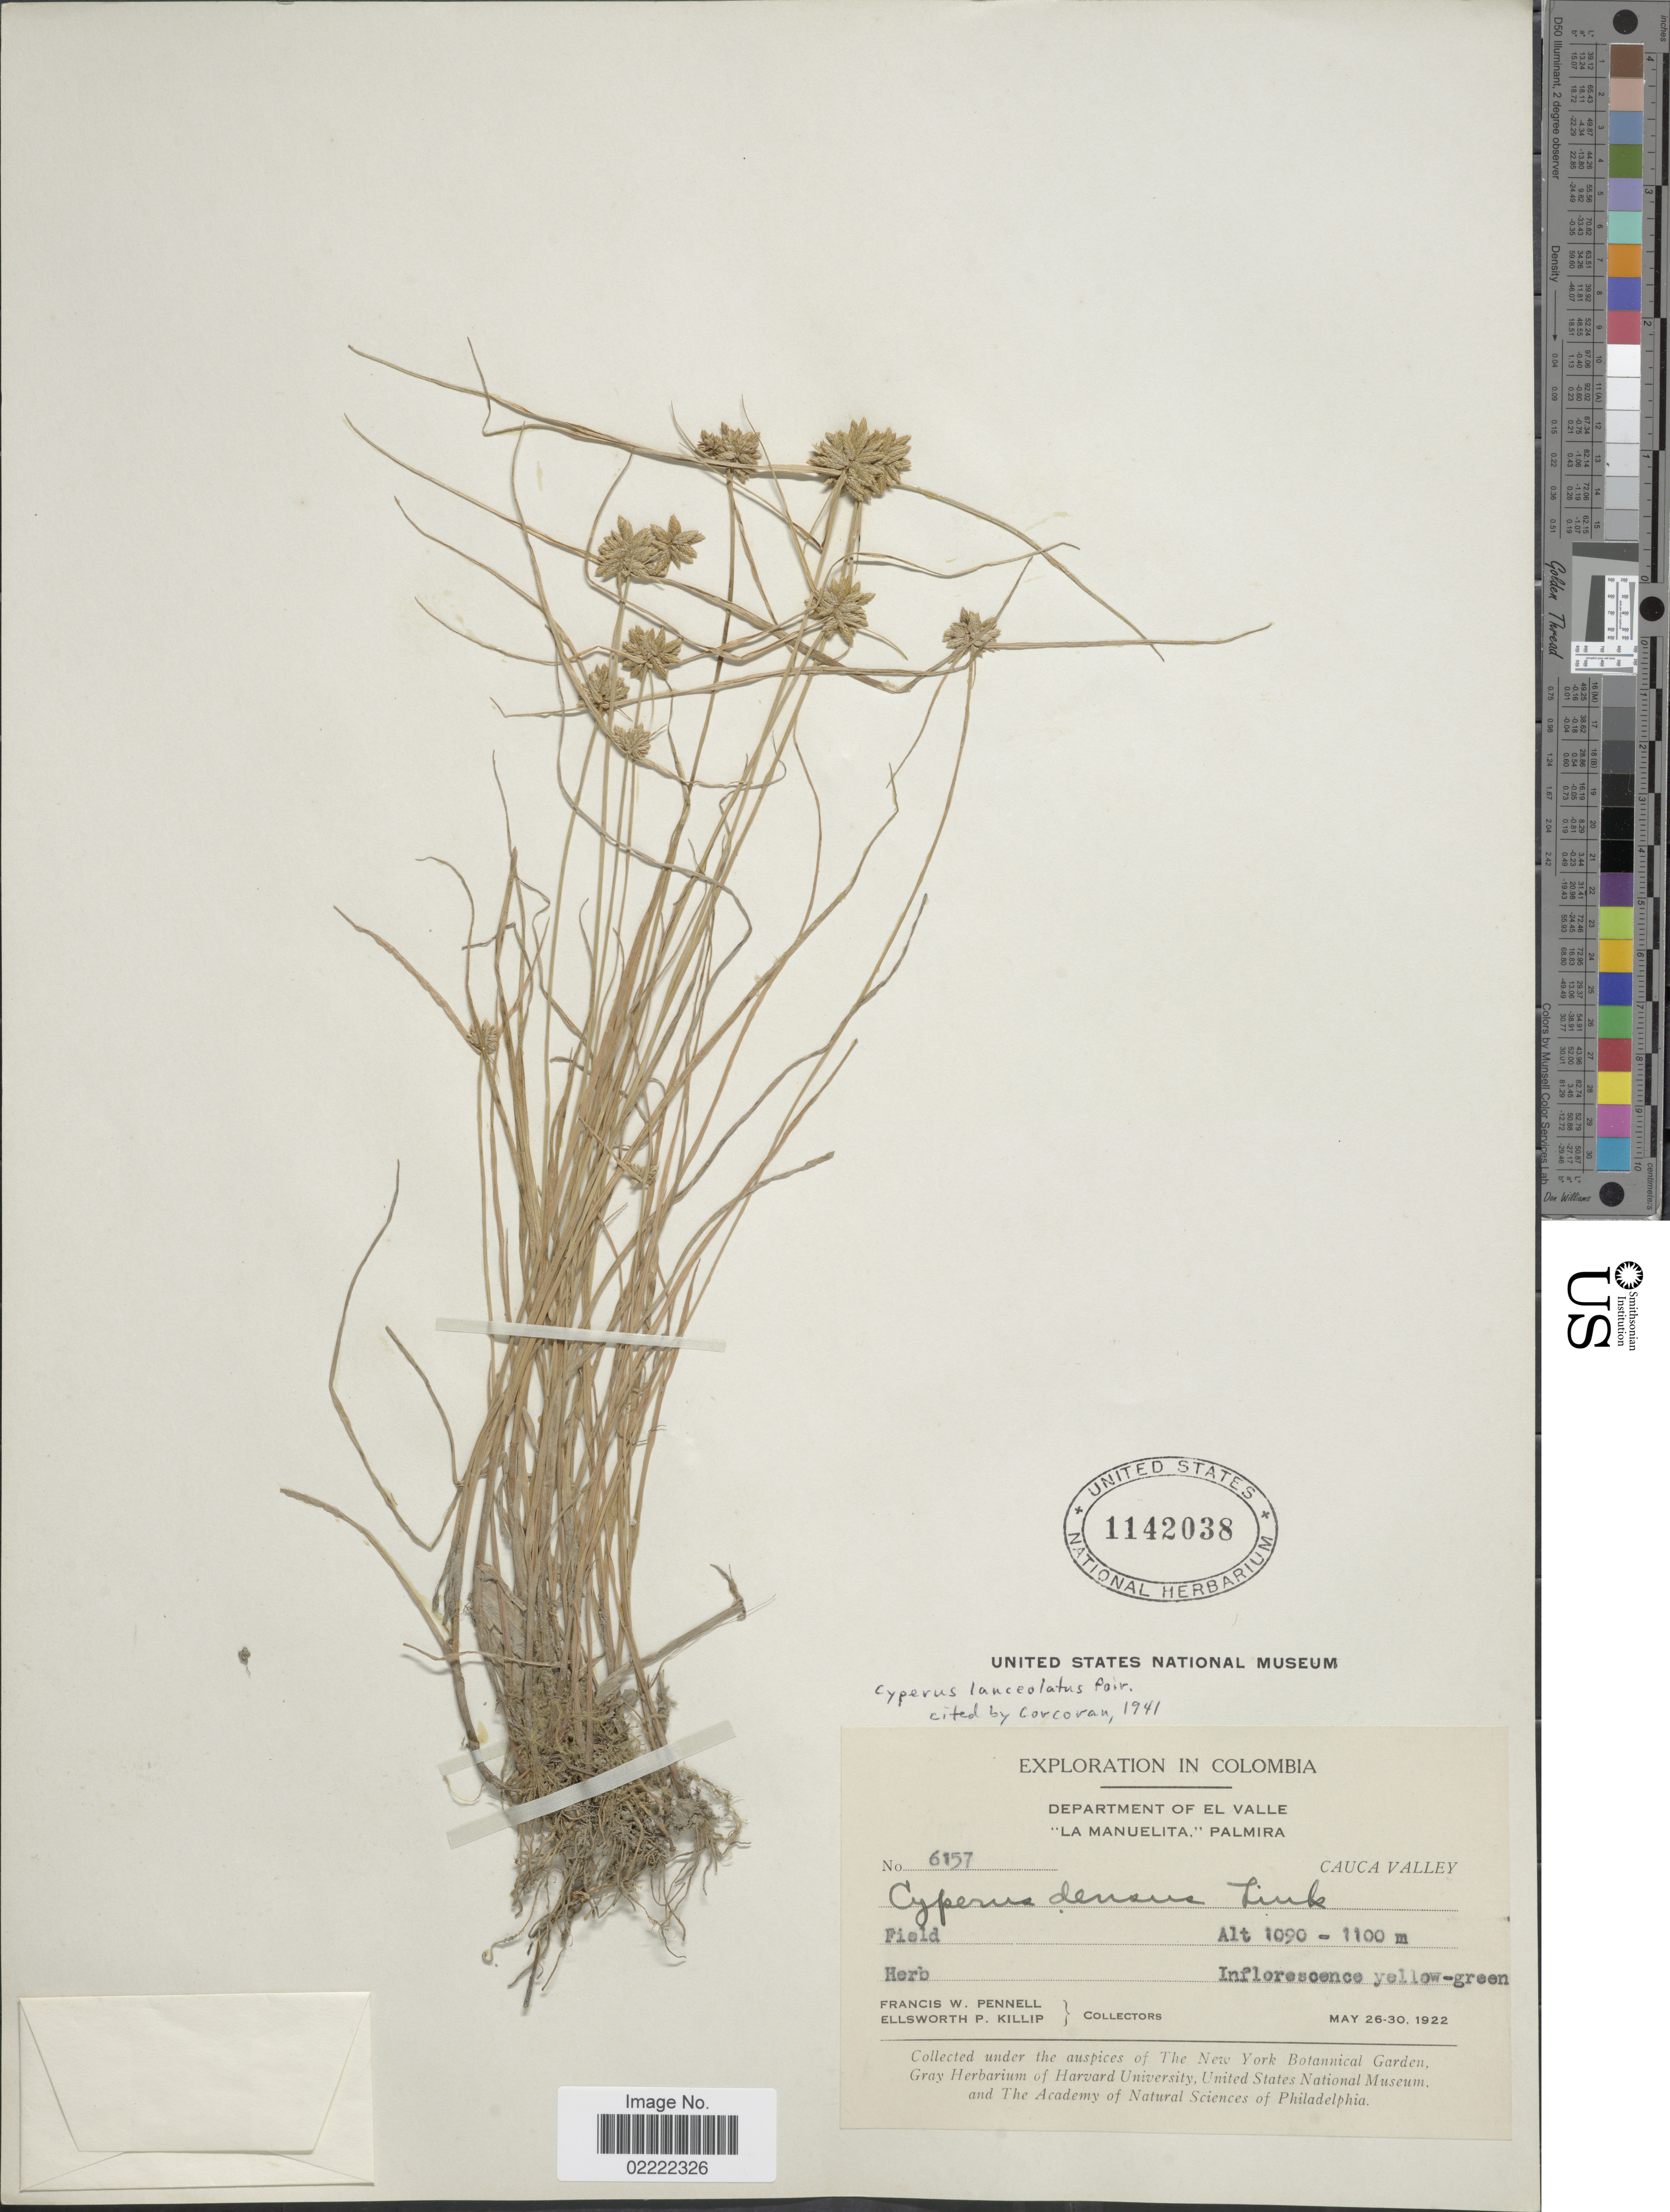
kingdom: Plantae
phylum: Tracheophyta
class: Liliopsida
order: Poales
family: Cyperaceae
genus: Cyperus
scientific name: Cyperus lanceolatus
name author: Poir.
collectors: F. W. Pennell & E. P. Killip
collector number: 6157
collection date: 1922-05-26/1922-05-30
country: Colombia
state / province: Valle del Cauca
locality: Department of El Valle. "La Manuelita", Palmira. Cauca Valley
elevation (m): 1090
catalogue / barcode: US 1142038